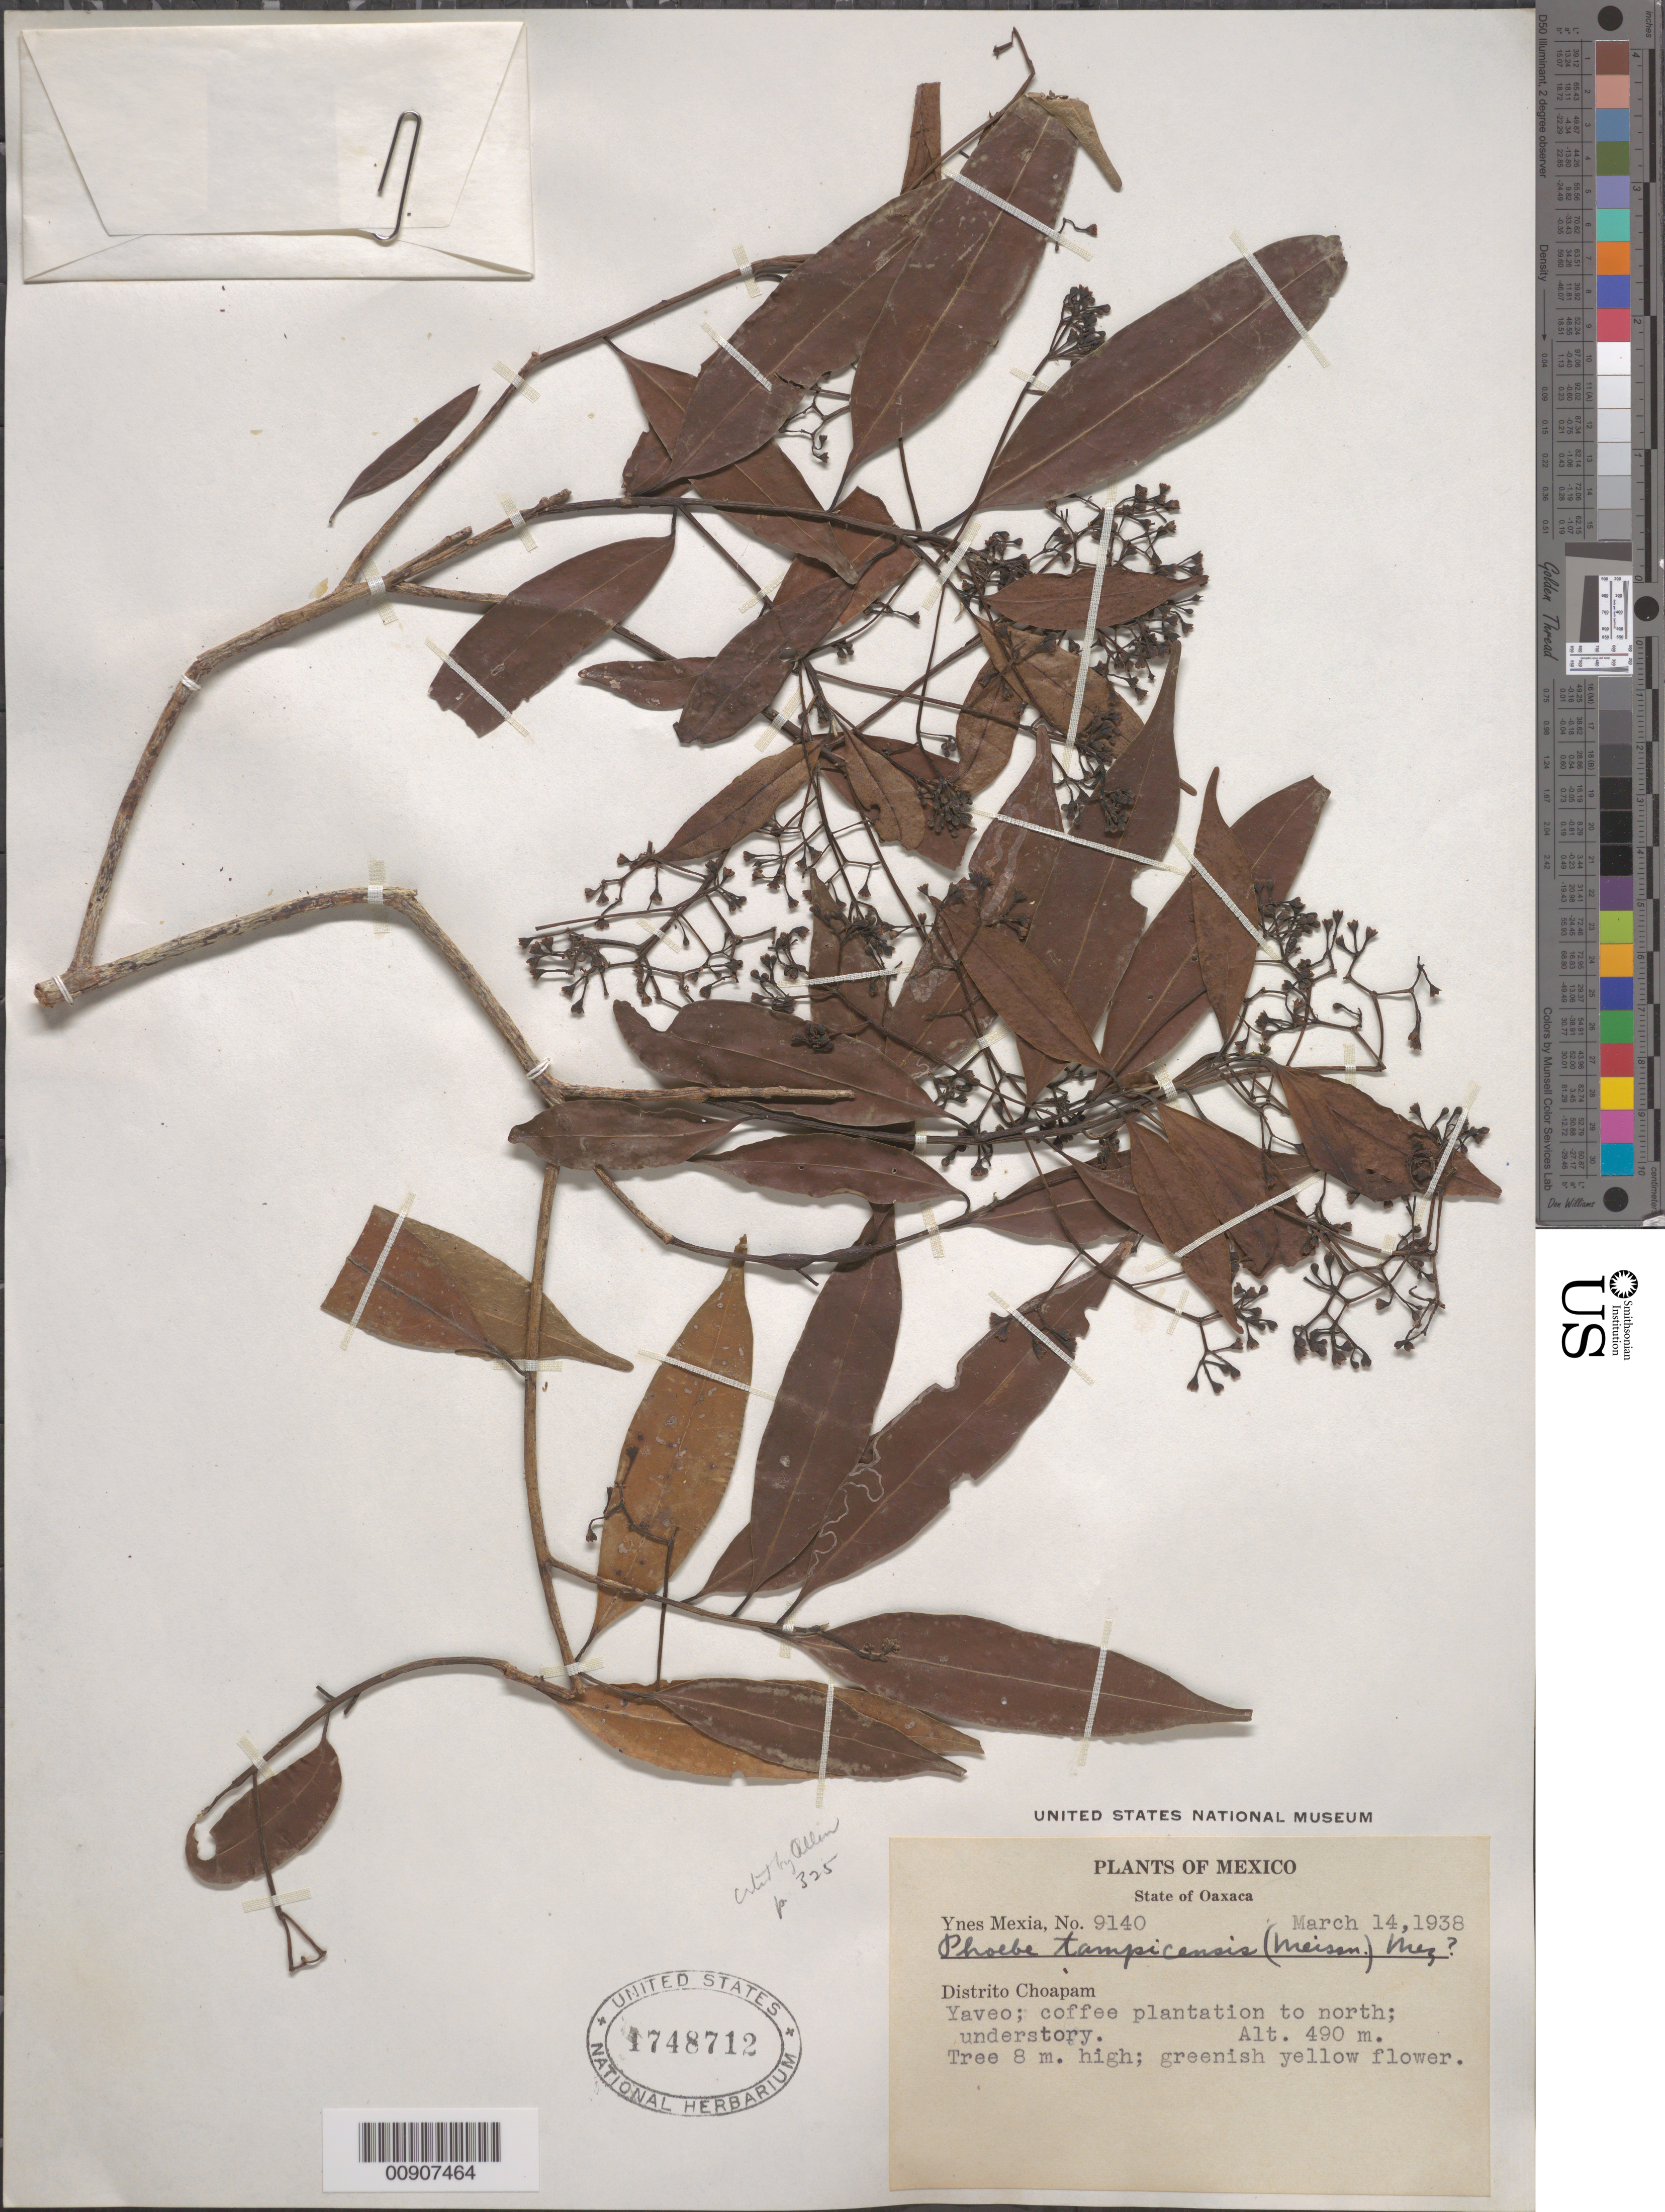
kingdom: Plantae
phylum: Tracheophyta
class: Magnoliopsida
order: Laurales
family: Lauraceae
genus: Phoebe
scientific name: Phoebe tampicensis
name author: (Meisn.) Mez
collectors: Y. Mexia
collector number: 9140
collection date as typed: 14 Mar 1938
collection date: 1938-03-14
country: Mexico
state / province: Oaxaca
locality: State of Oaxaca: Distrito Choapam: Yaveo; coffee plantation to north.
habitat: Understory.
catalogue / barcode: US 1748712